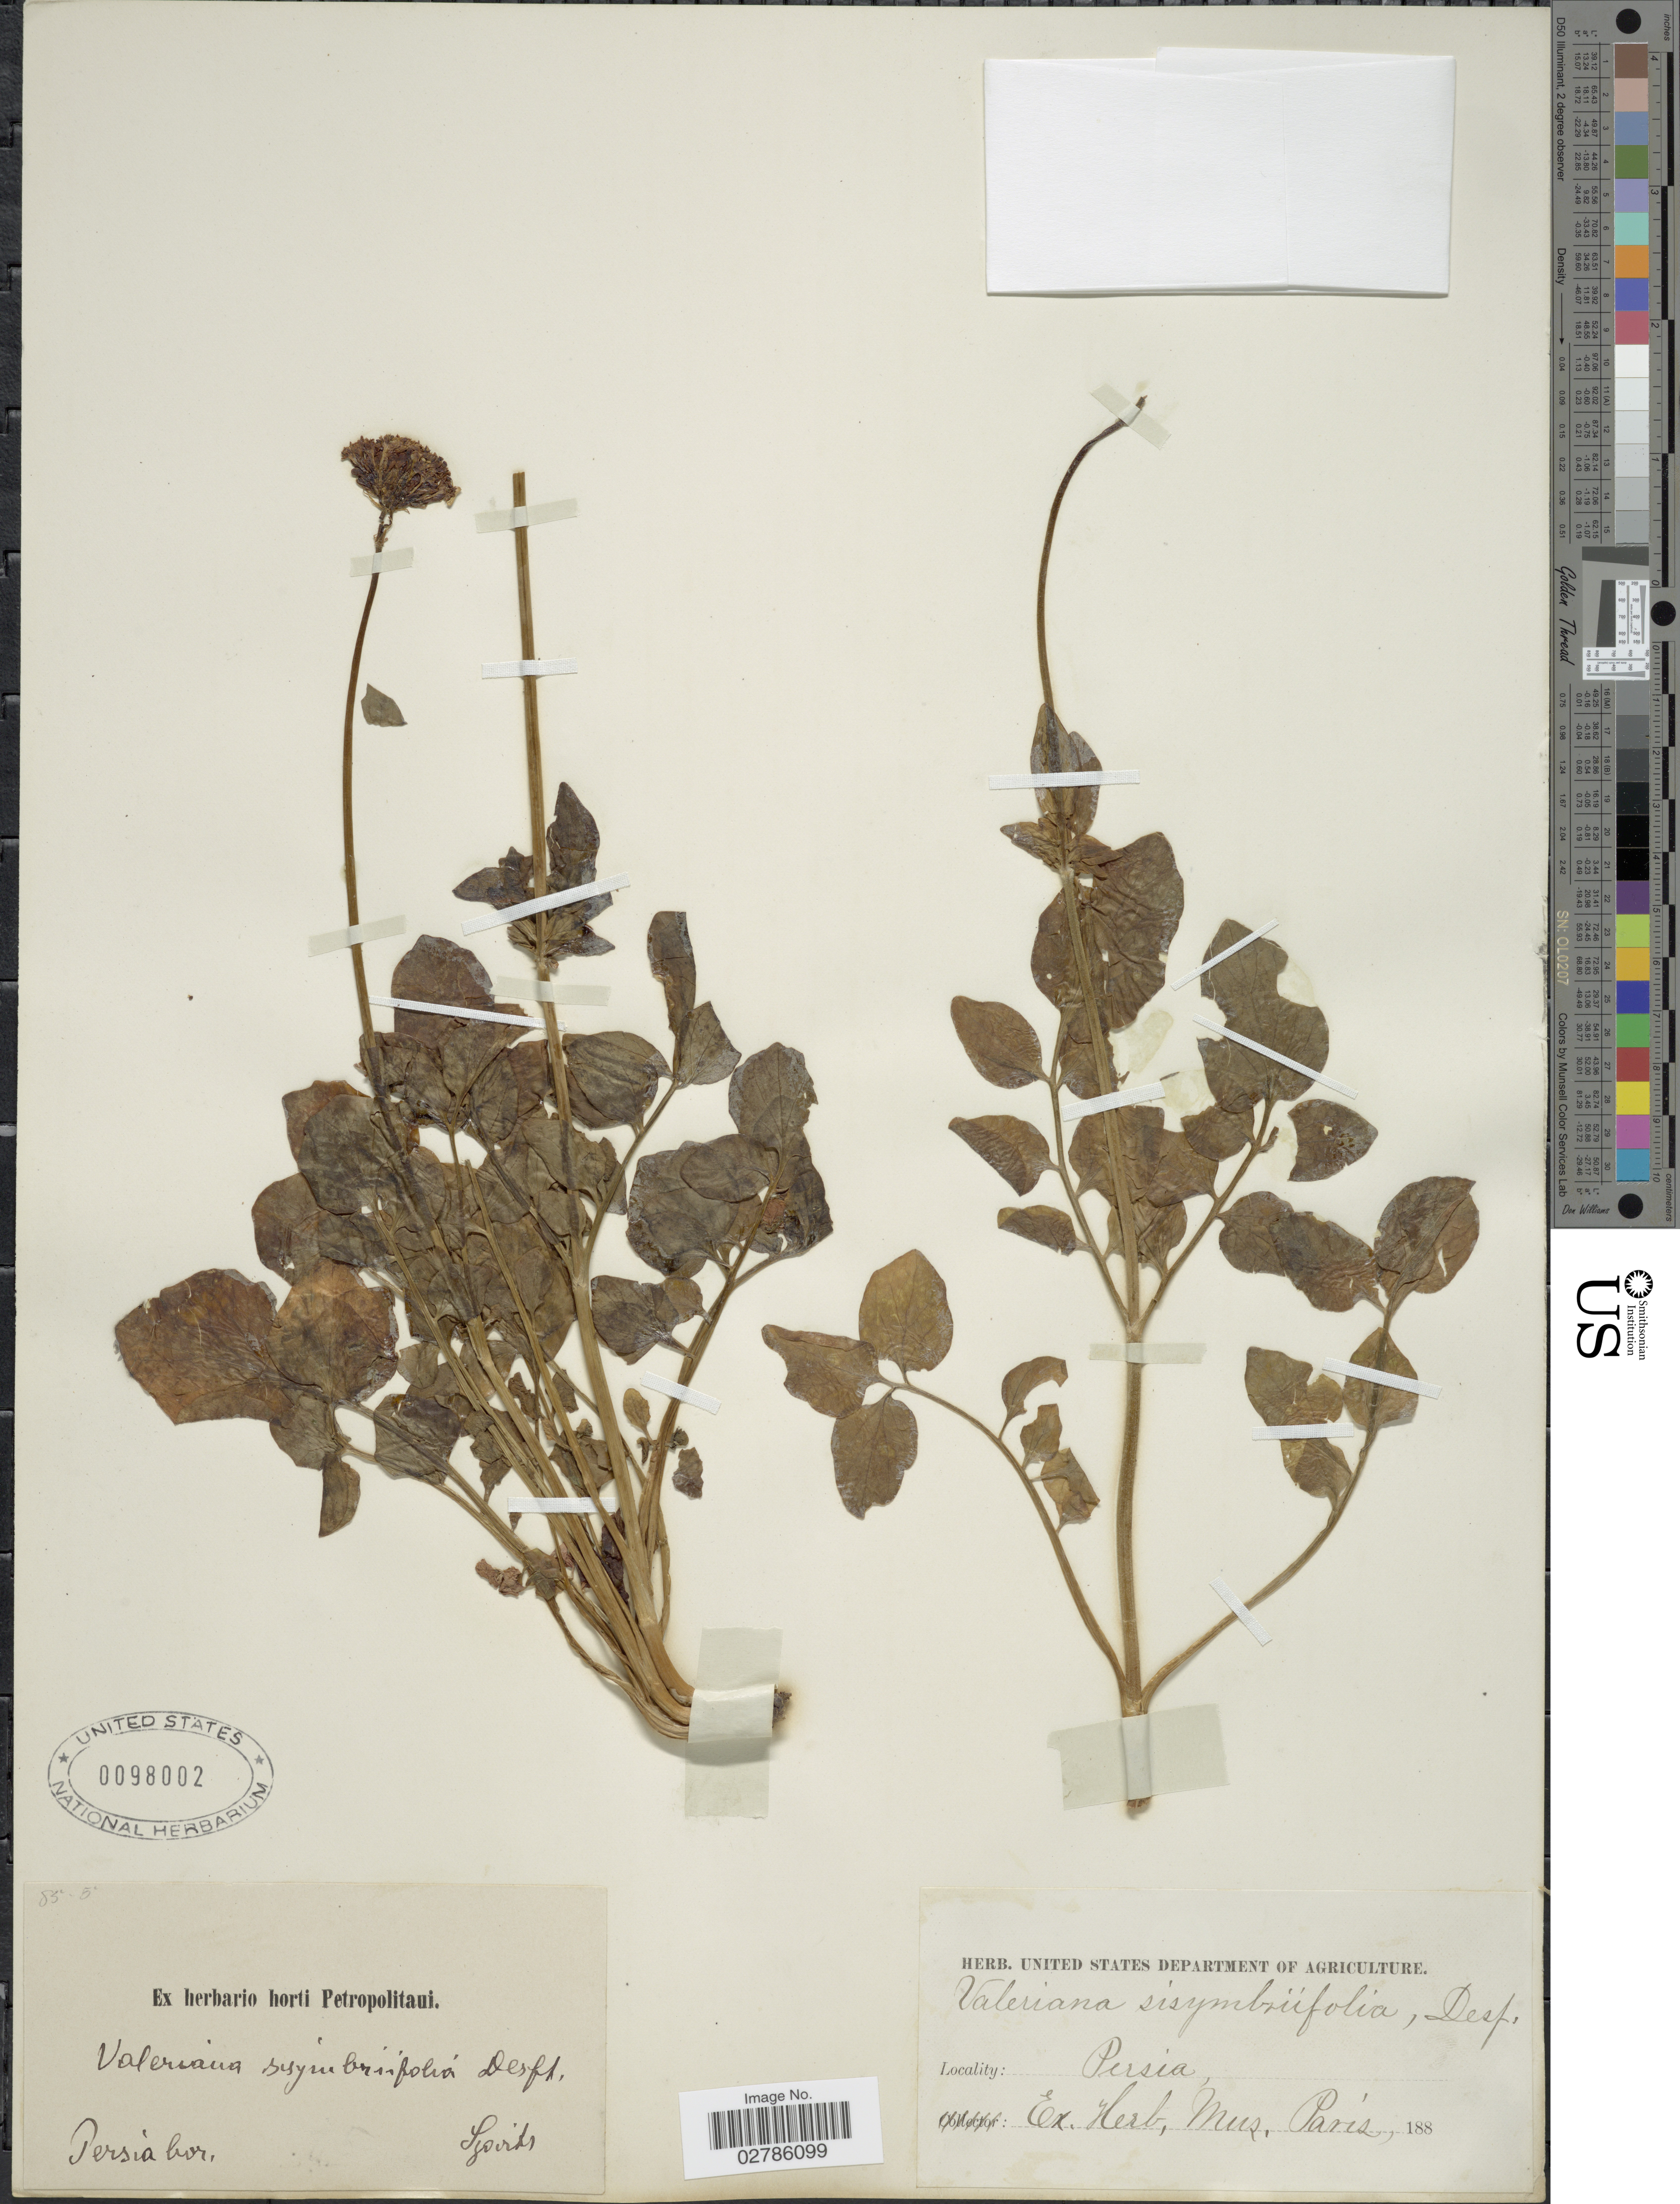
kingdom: Plantae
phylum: Tracheophyta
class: Magnoliopsida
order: Dipsacales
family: Caprifoliaceae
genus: Valeriana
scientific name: Valeriana sisymbriifolia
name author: Vahl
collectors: Szovits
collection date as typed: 188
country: Iran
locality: Persia bor.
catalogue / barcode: US 98002